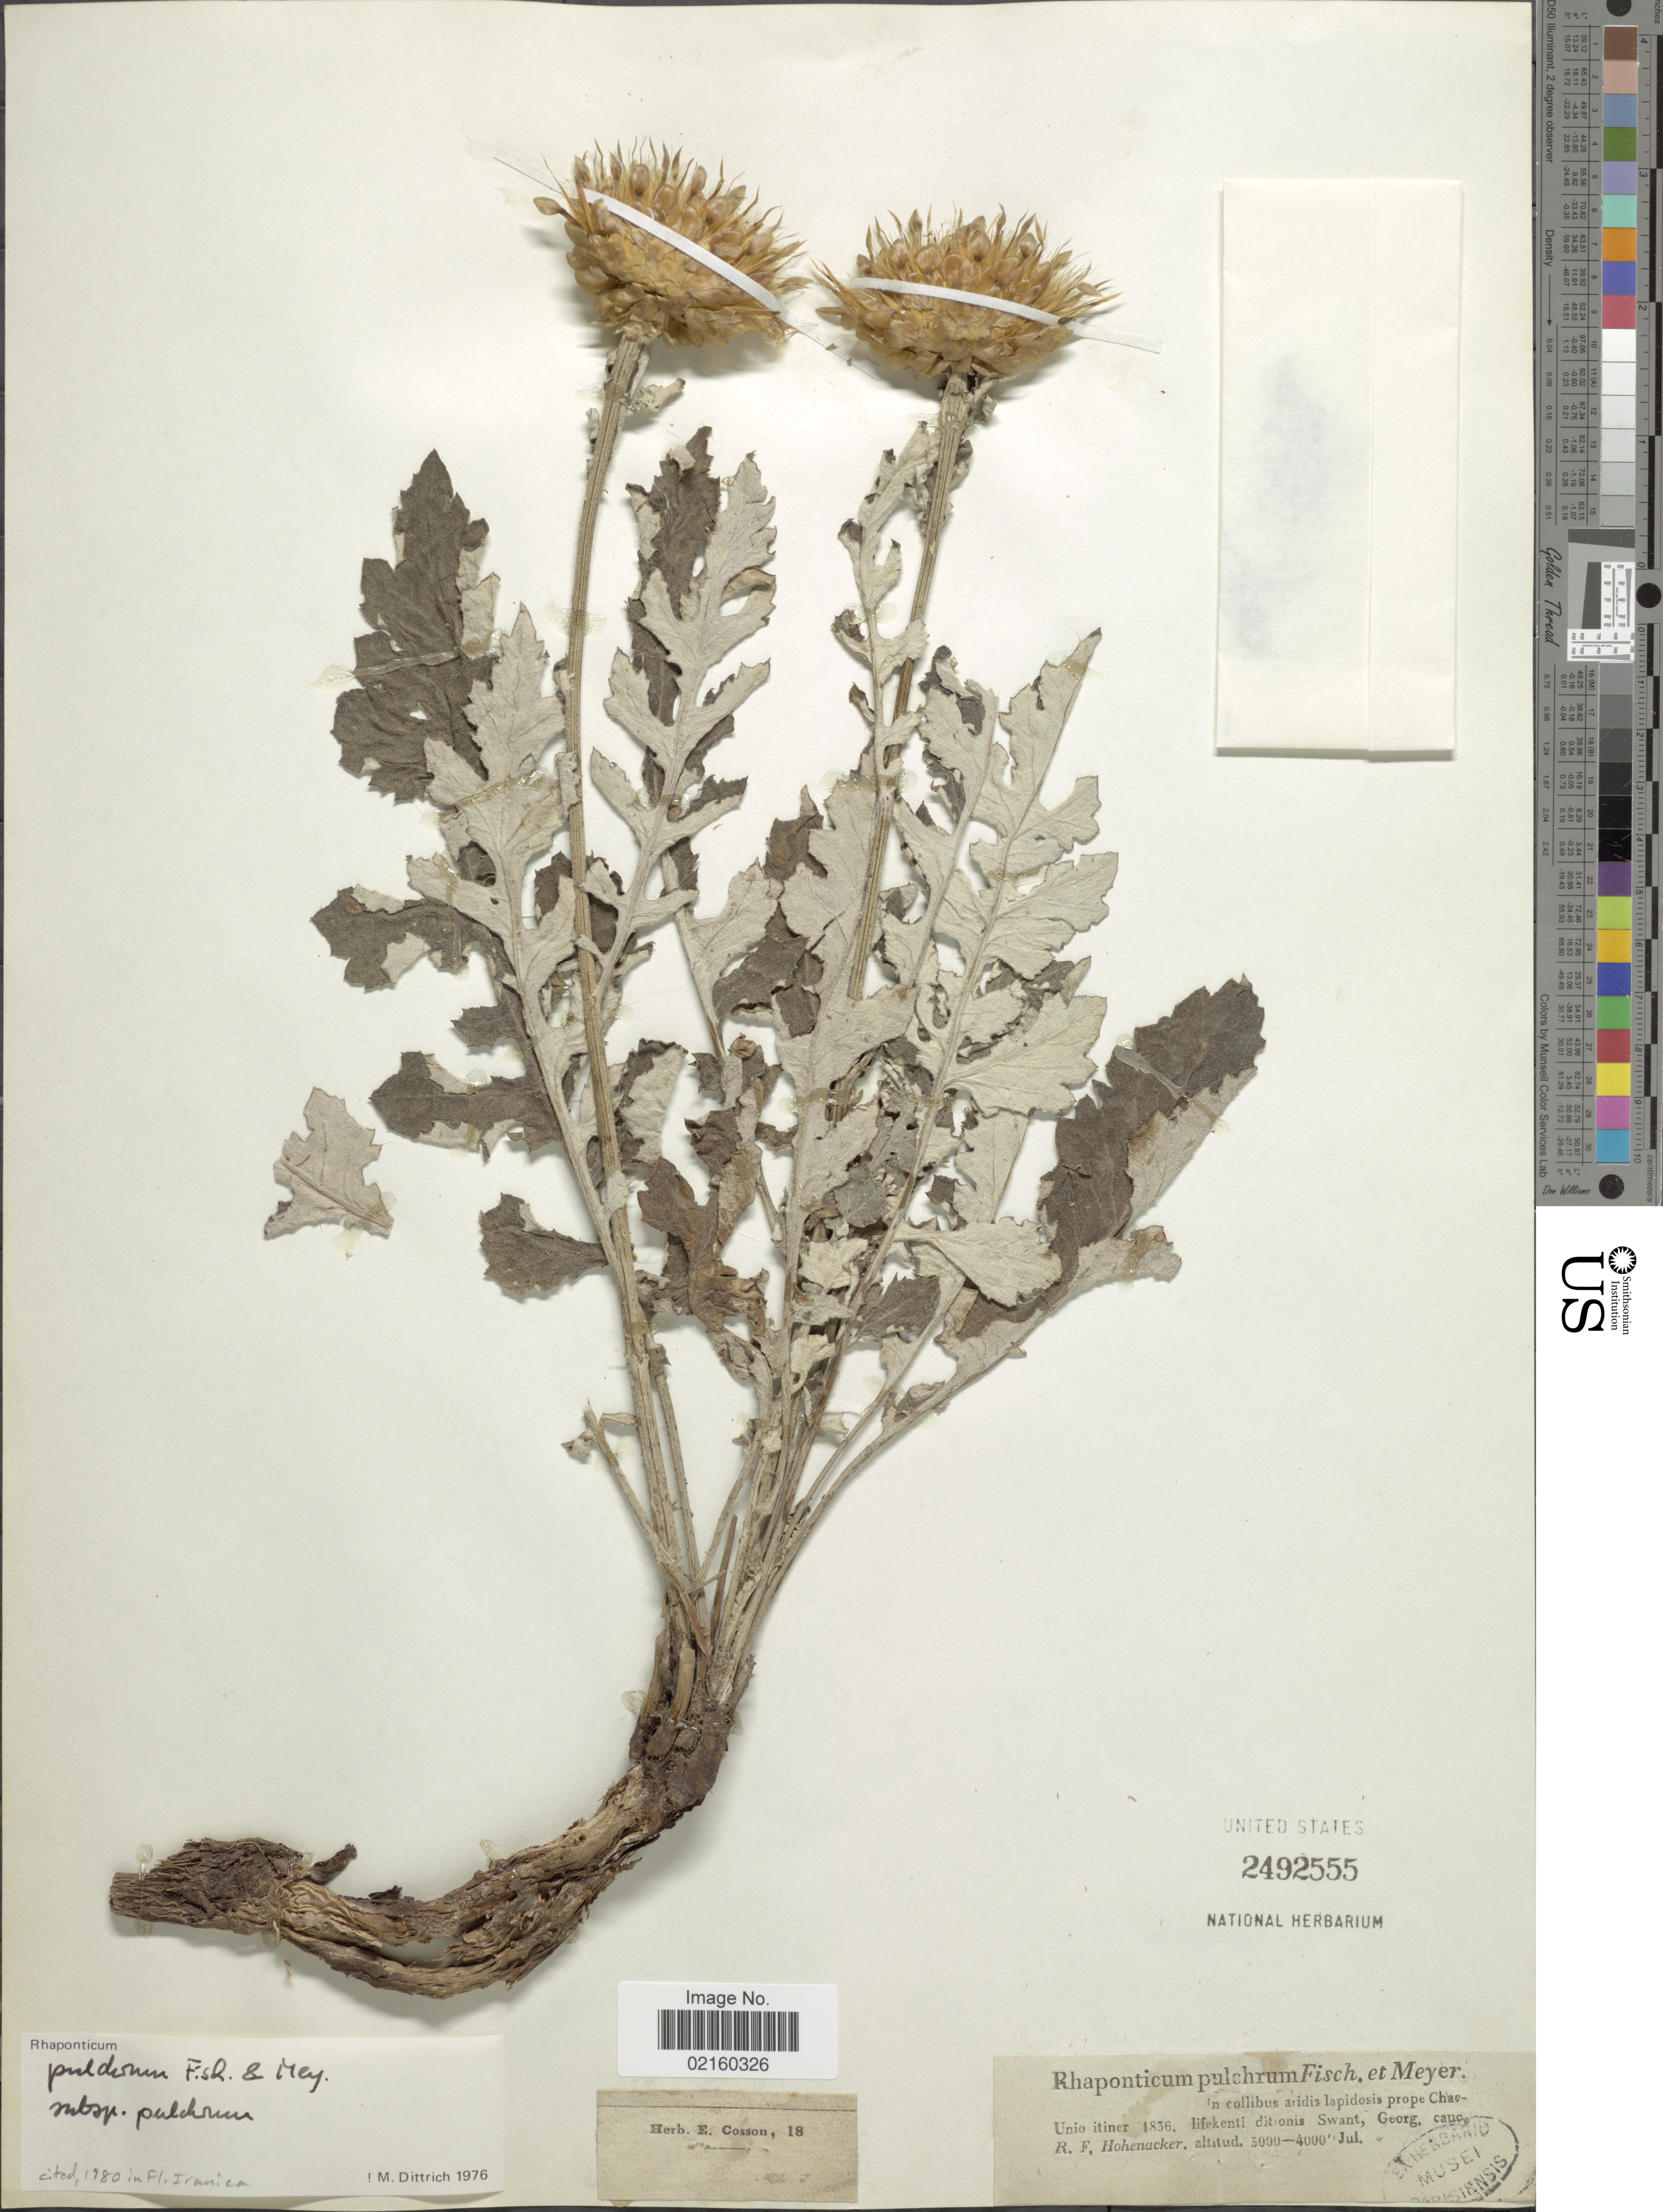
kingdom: Plantae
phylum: Tracheophyta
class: Magnoliopsida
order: Asterales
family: Asteraceae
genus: Rhaponticum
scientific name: Rhaponticum pulchrum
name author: Fisch. & C.A. Mey.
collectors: R. F. Hohenacker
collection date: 1836-07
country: Georgia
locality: Ditionis Swant, Georg.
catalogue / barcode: US 2492555